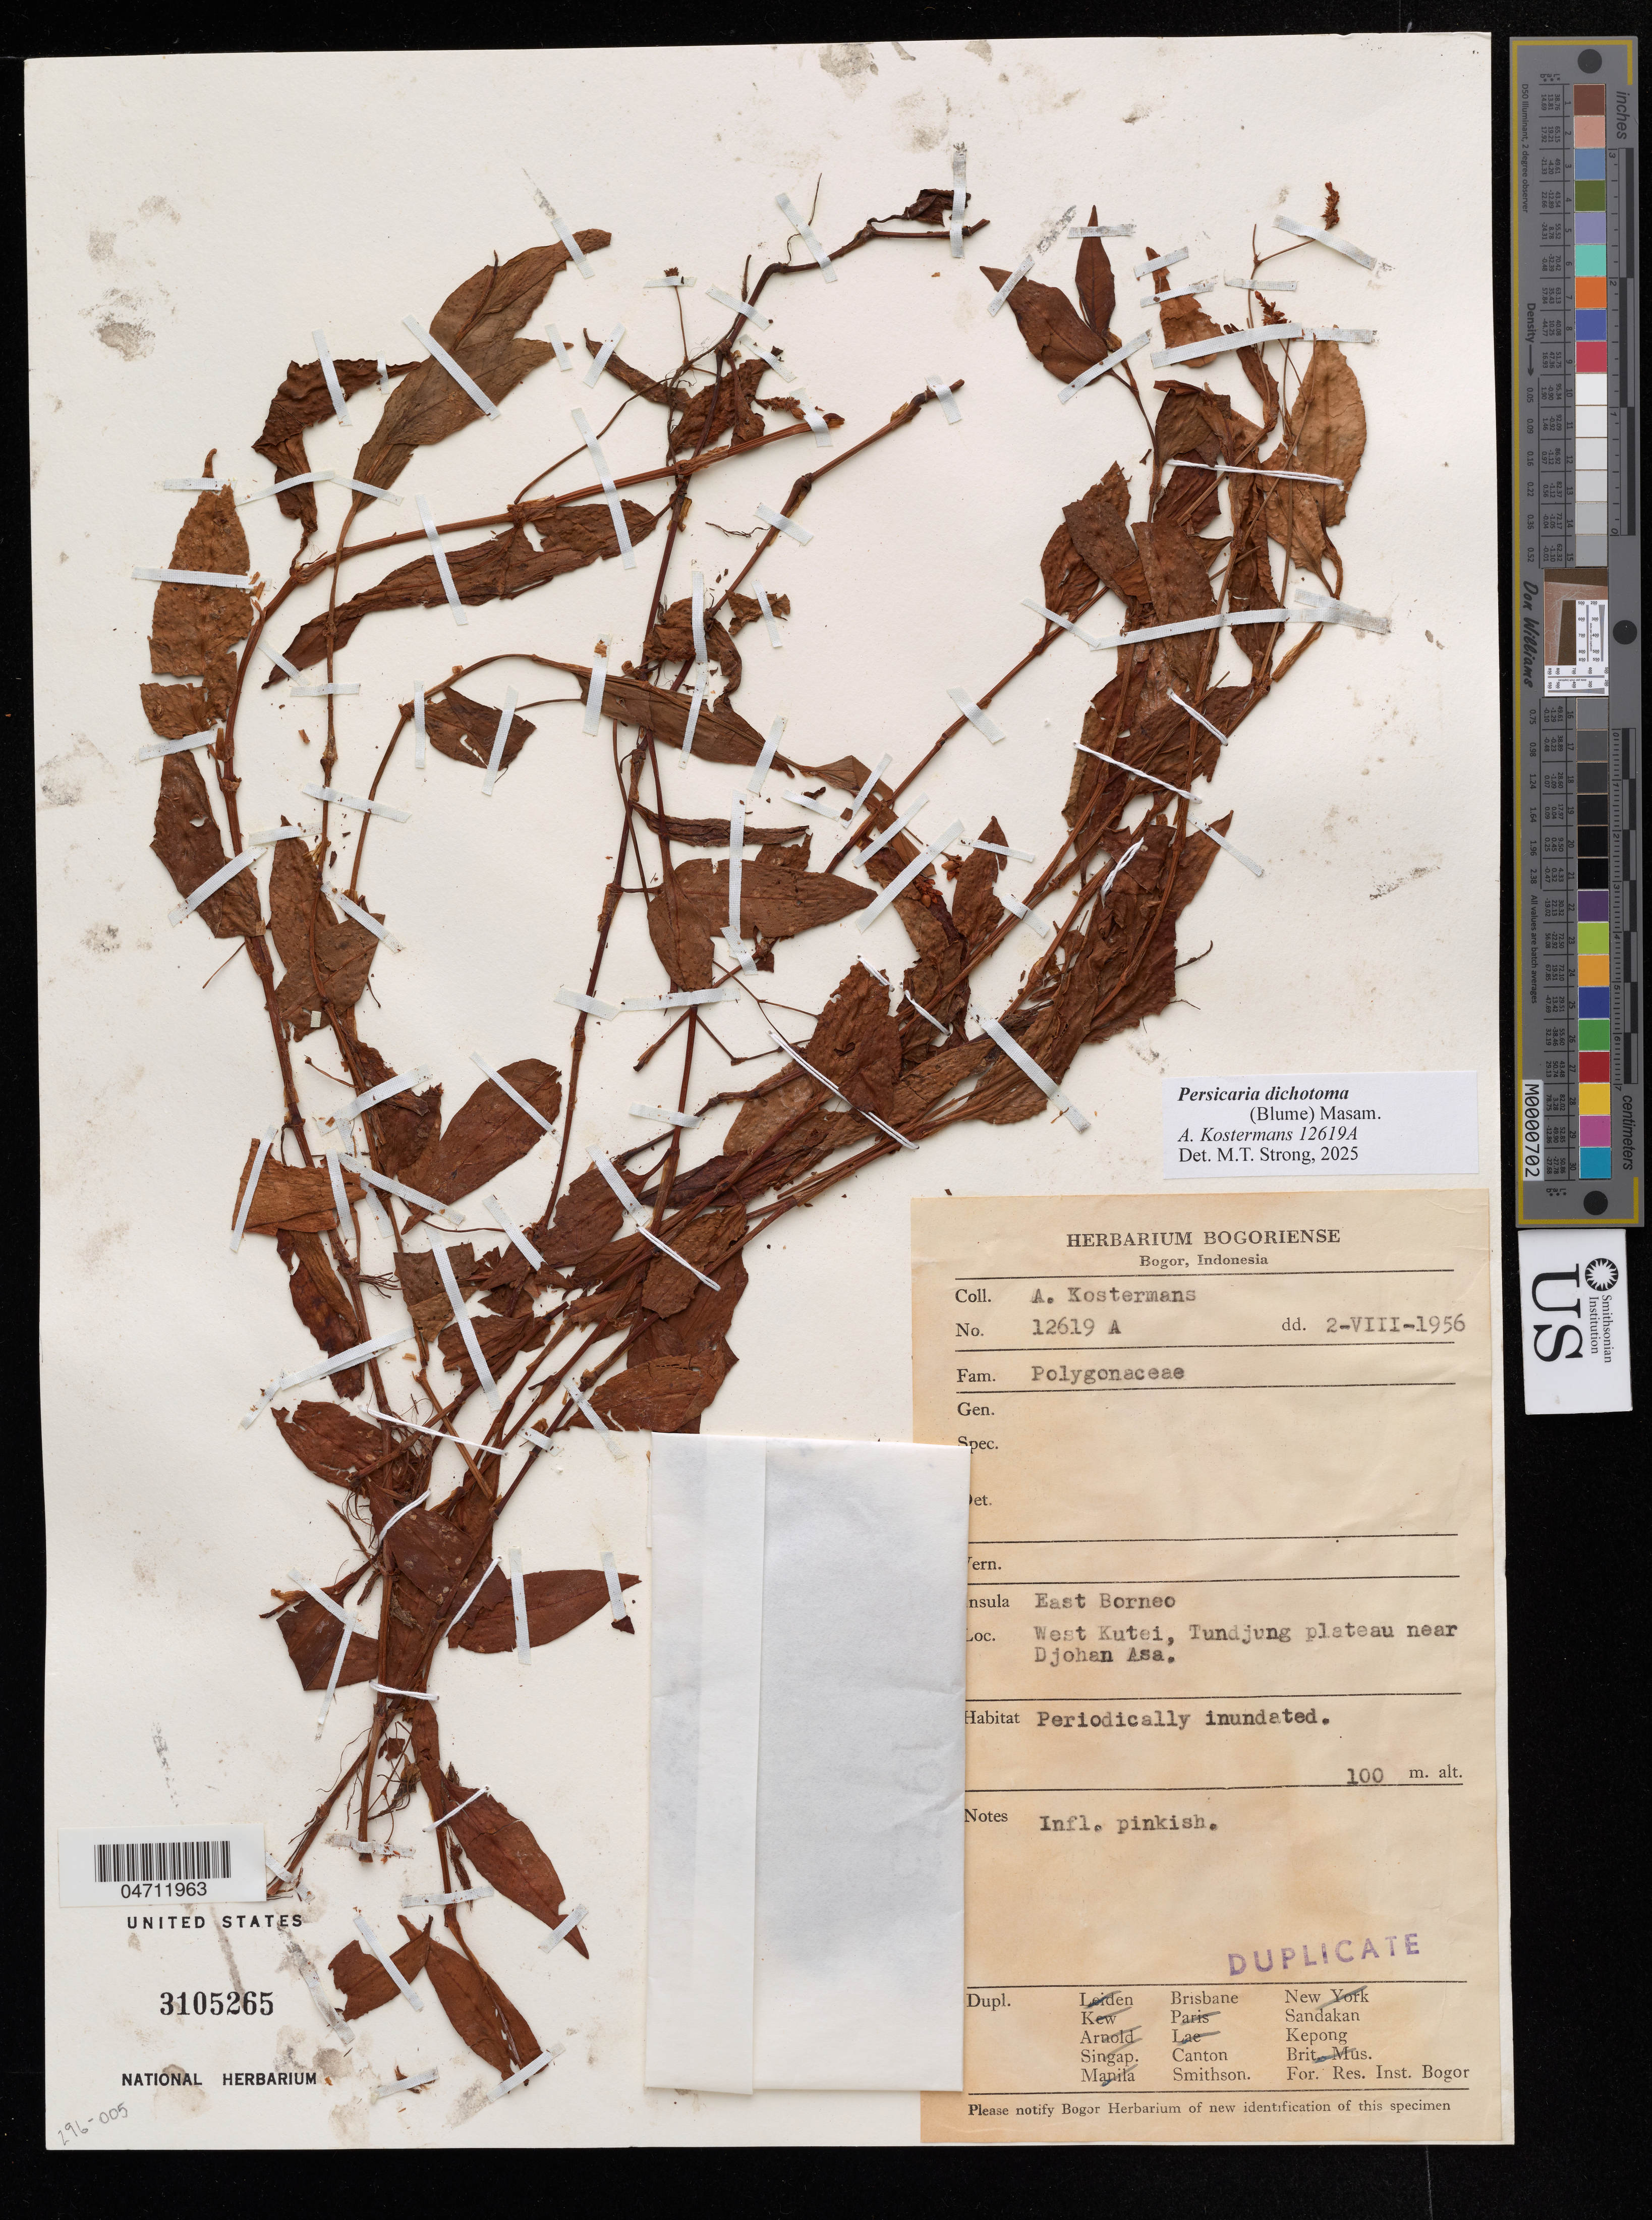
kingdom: Plantae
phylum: Tracheophyta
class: Magnoliopsida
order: Caryophyllales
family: Polygonaceae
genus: Persicaria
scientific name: Persicaria dichotoma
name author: (Blume) Masam.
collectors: A. Kostermans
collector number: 12619 A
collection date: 1956-08-02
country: Indonesia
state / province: East Borneo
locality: West Kutei, Tundjung plateau near Djohan Asa.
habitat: Periodically inundated.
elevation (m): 100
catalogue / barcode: US 3105265